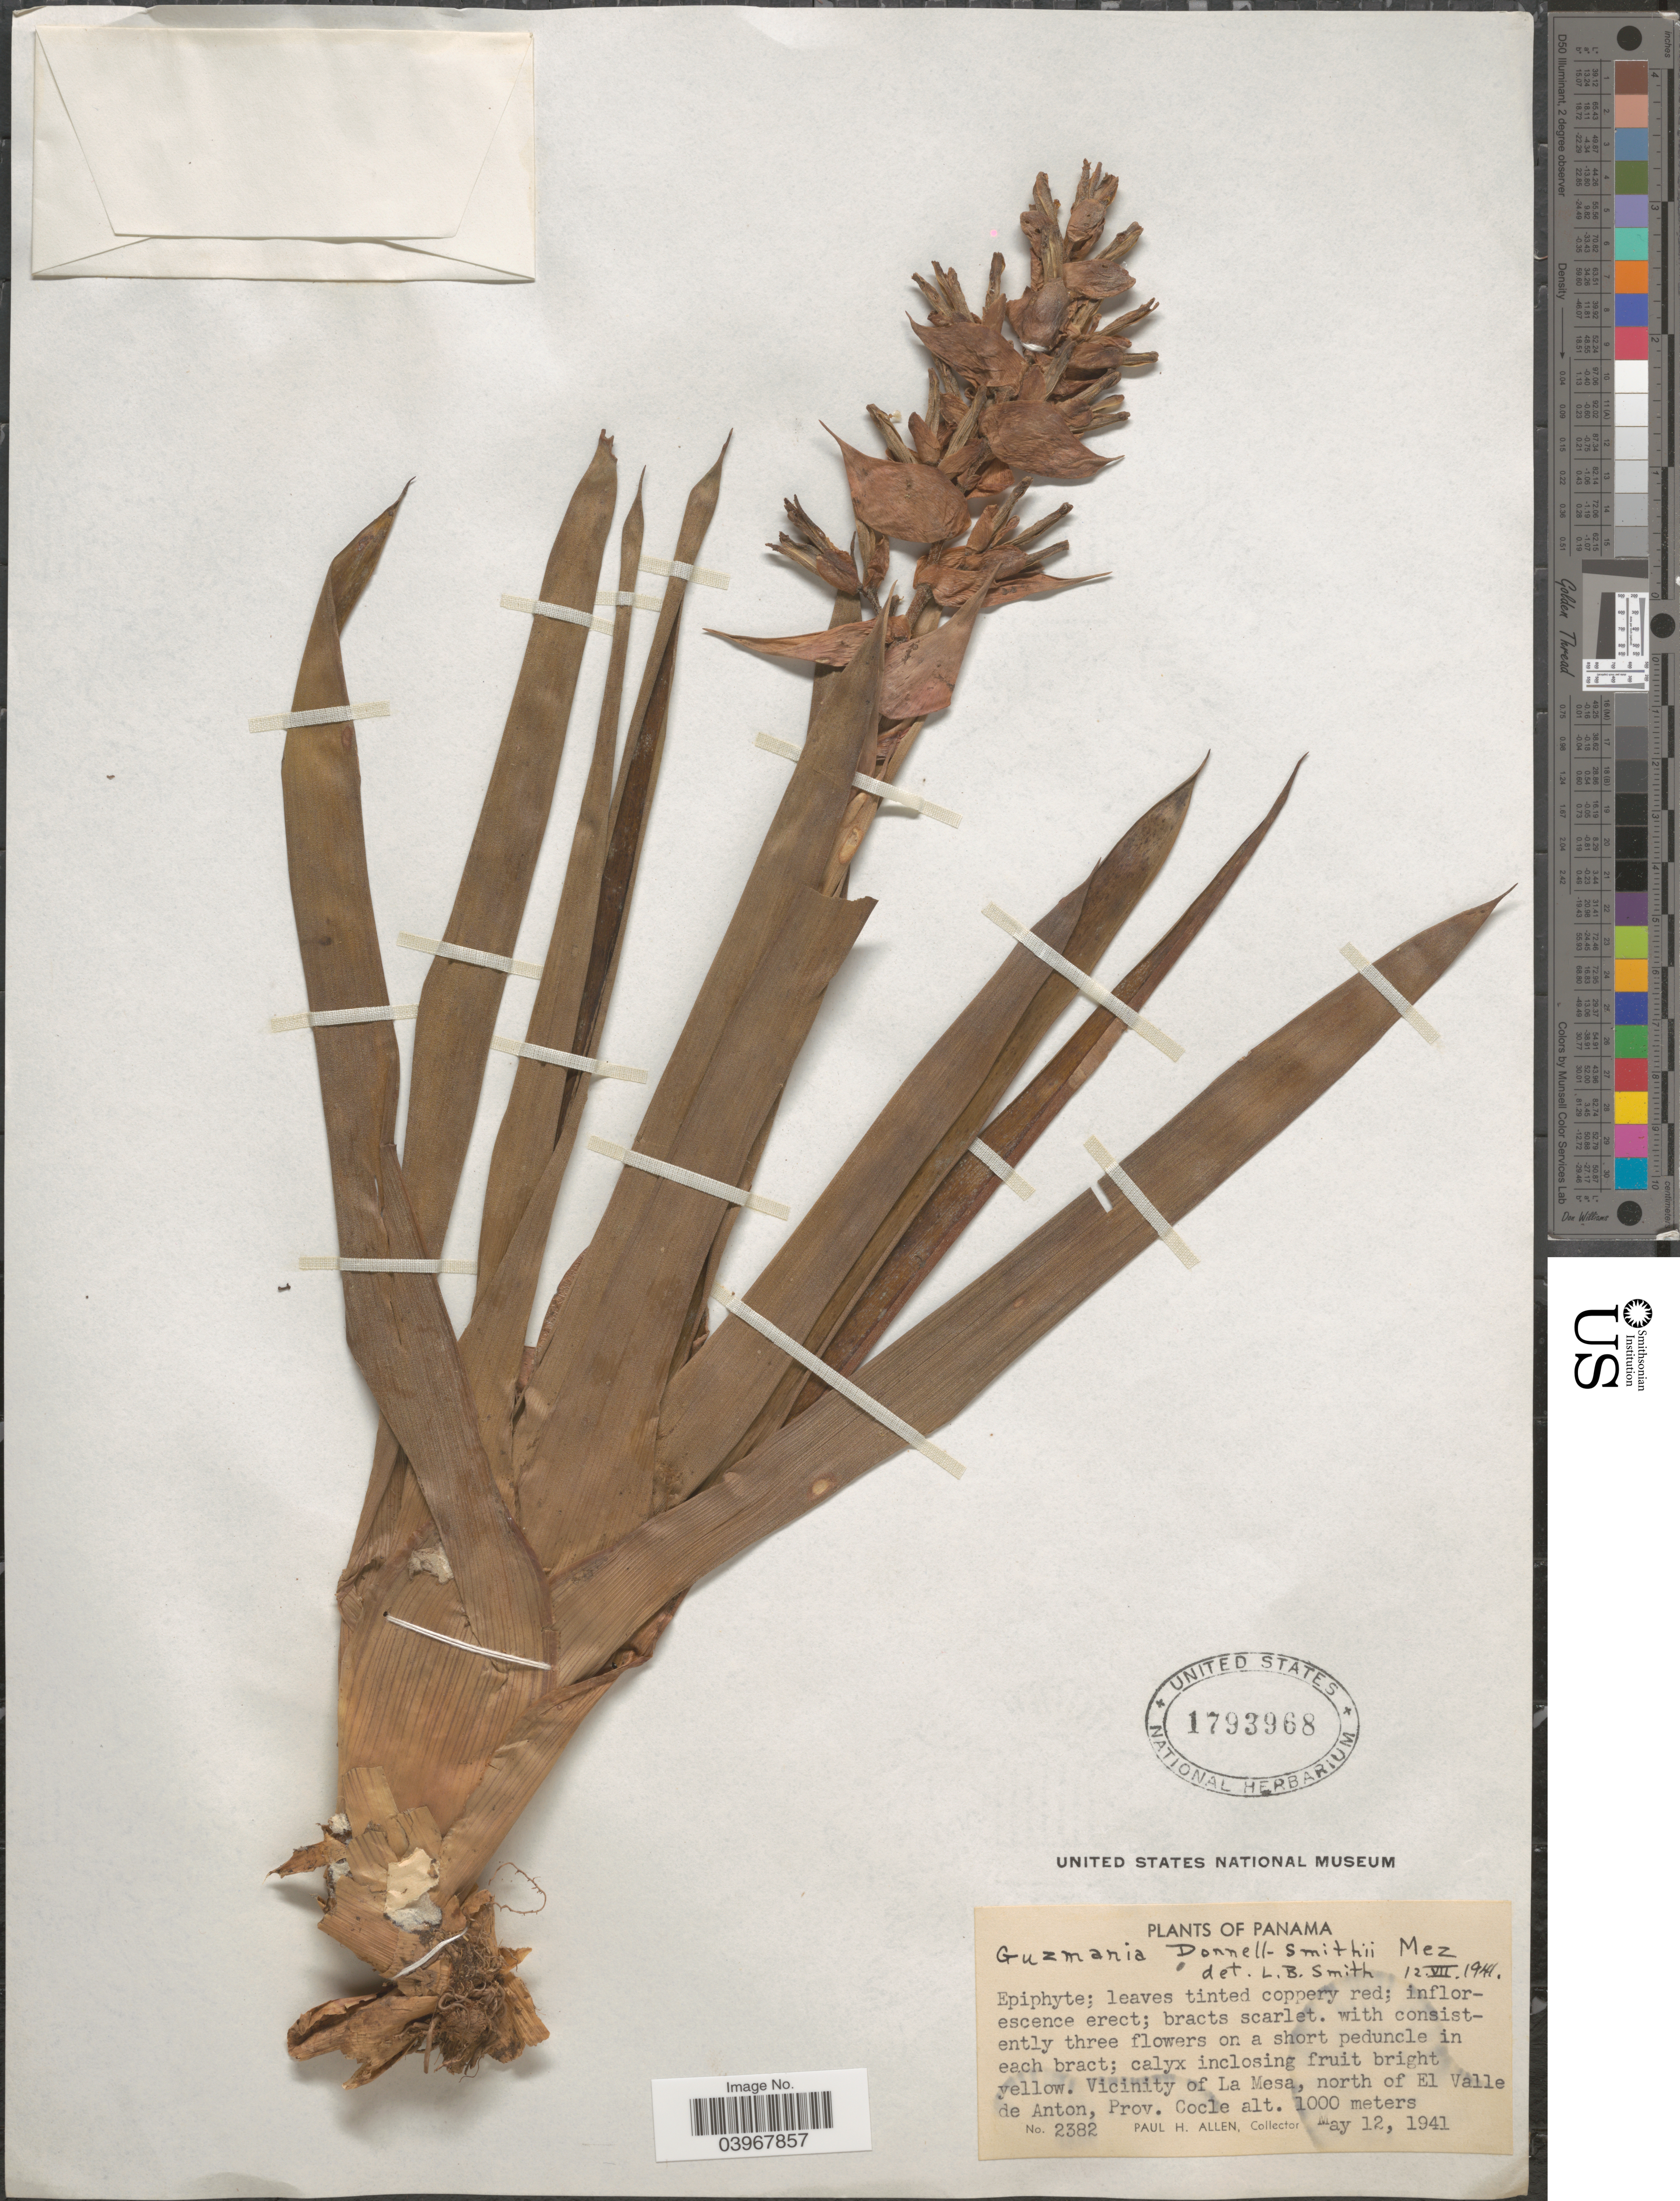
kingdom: Plantae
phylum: Tracheophyta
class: Liliopsida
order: Poales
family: Bromeliaceae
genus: Guzmania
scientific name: Guzmania donnellsmithii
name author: Mez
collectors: P. H. Allen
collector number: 2382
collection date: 1941-05-12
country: Panama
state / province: Cocle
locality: Vicinity of La Mesa, north of El Valle de Anton.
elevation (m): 1000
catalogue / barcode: US 1793968